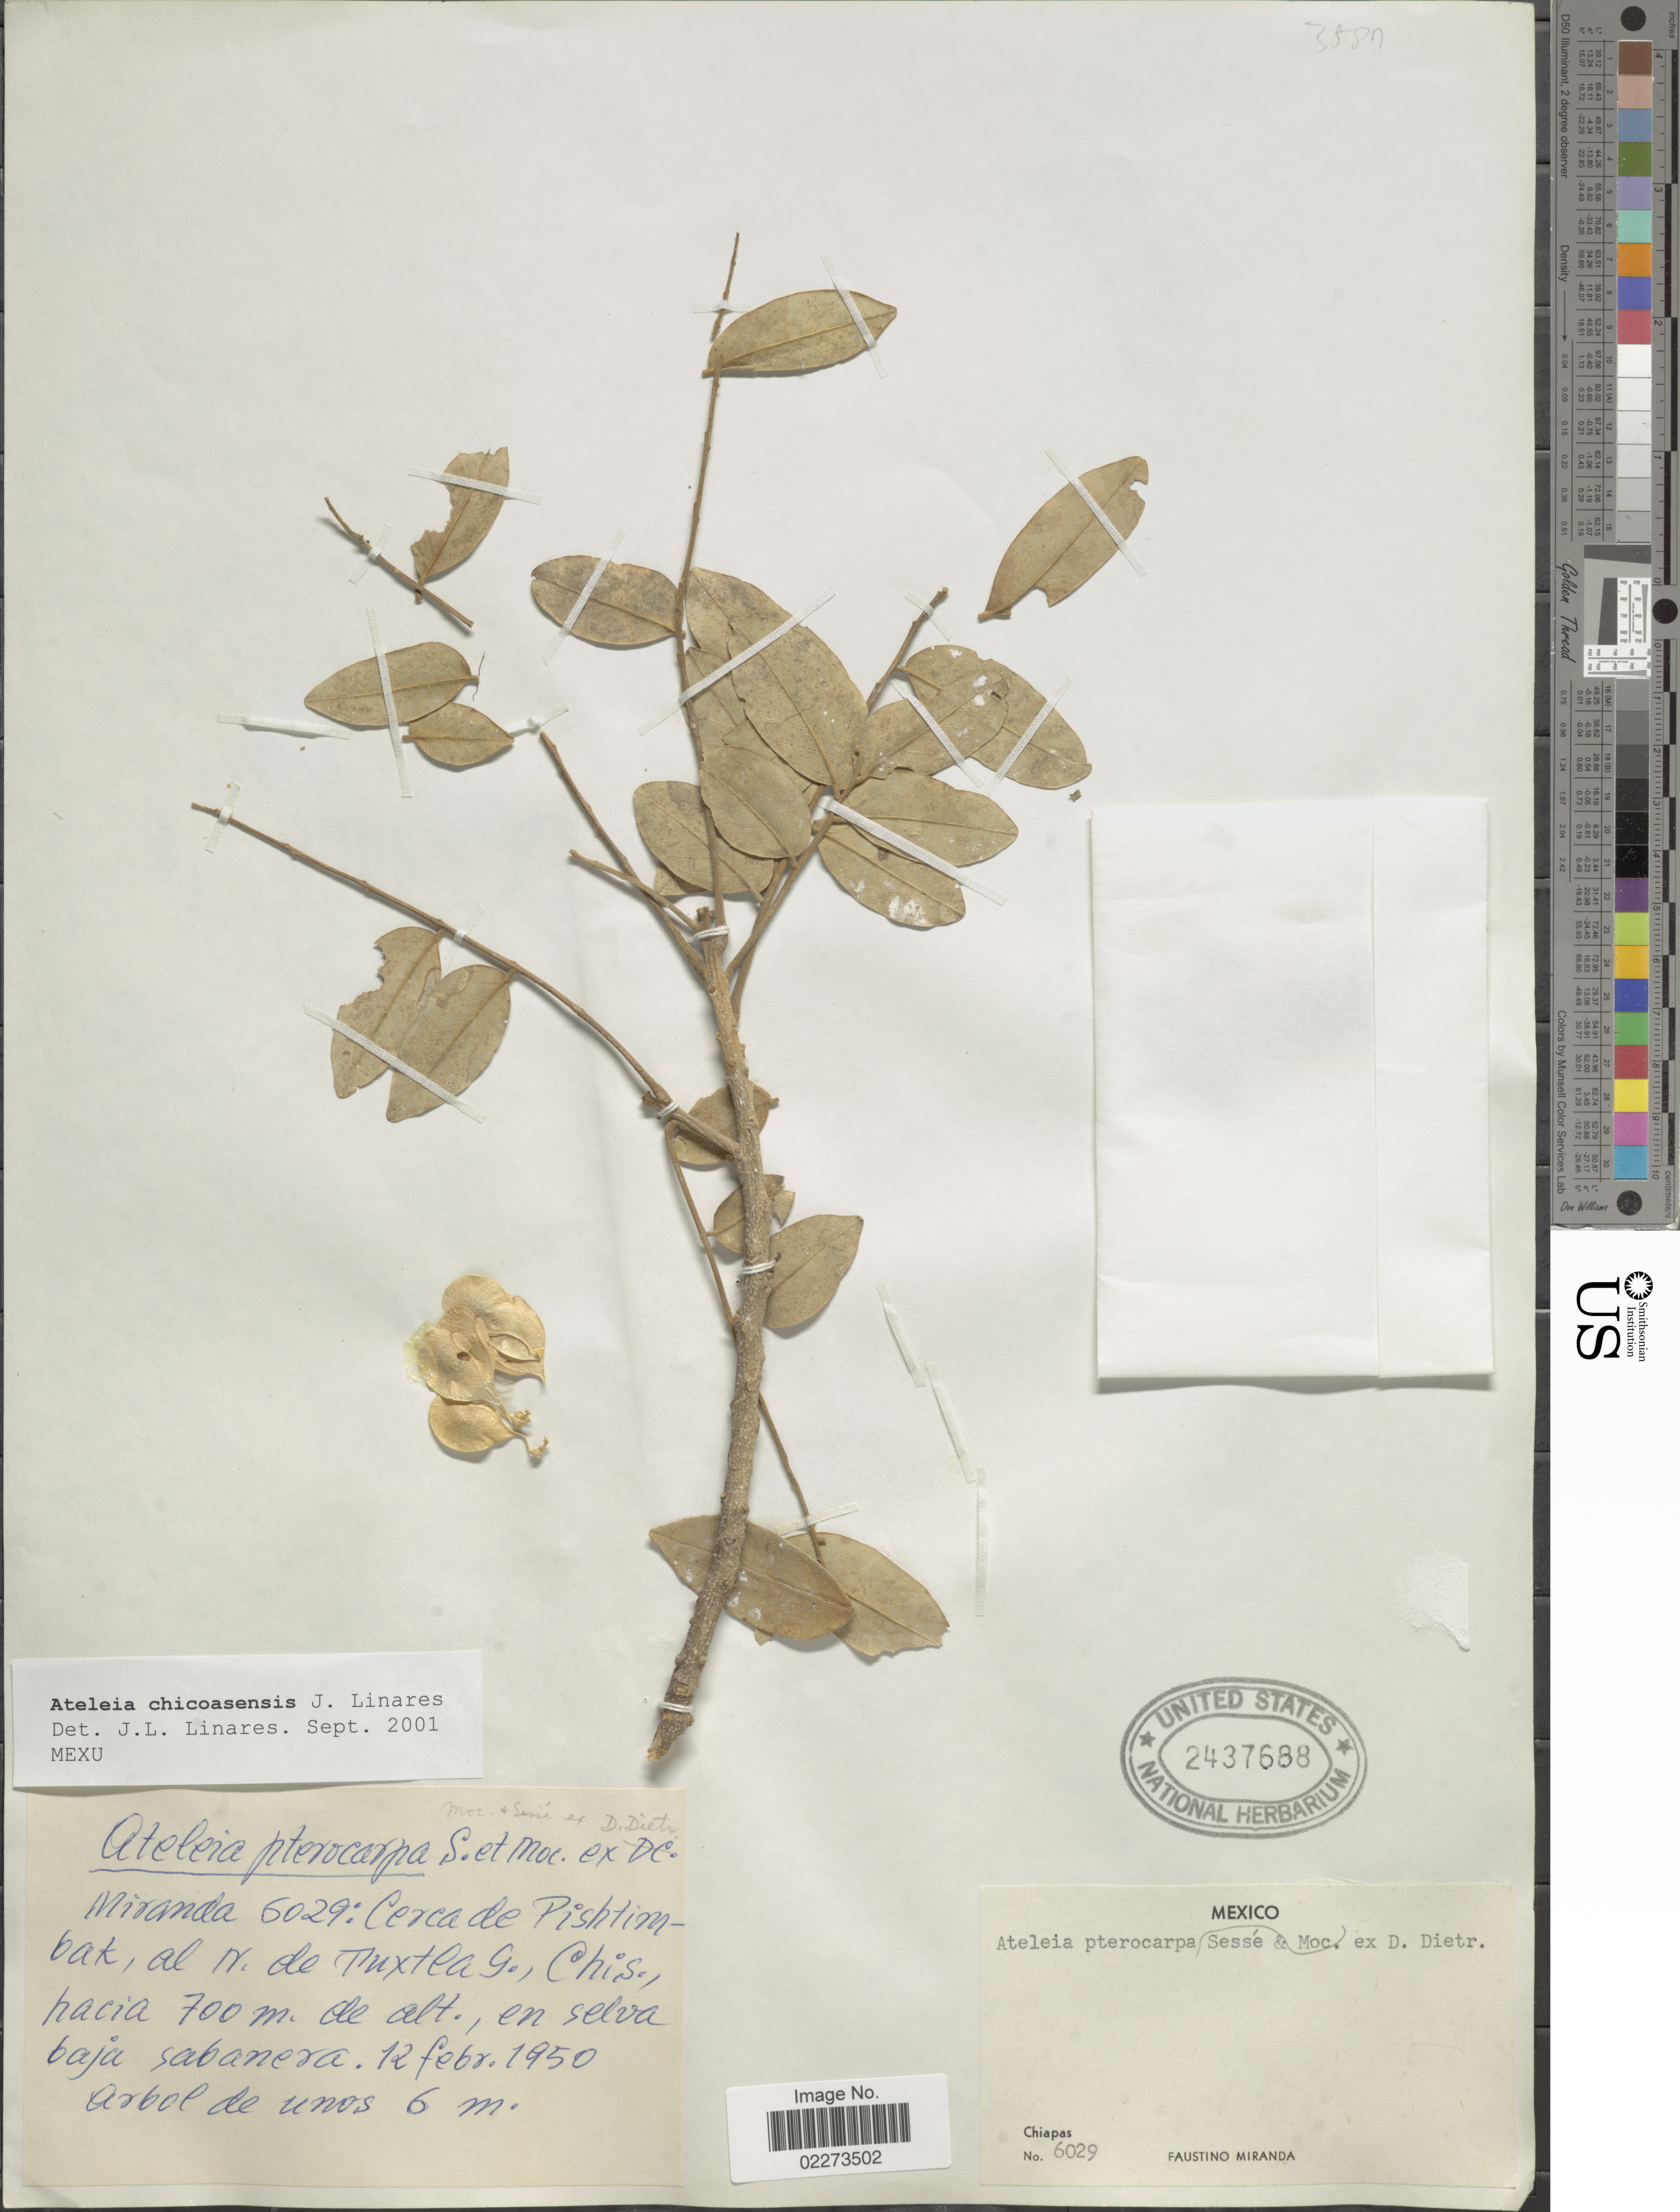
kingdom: Plantae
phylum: Tracheophyta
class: Magnoliopsida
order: Fabales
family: Fabaceae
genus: Ateleia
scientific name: Ateleia chicoasensis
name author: J. Linares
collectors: F. Miranda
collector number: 6029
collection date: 1950-02-12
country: Mexico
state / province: Chiapas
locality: Cerca de Pishtimbak, al N de Tuxtla G., Chis.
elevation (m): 700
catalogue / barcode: US 2437688